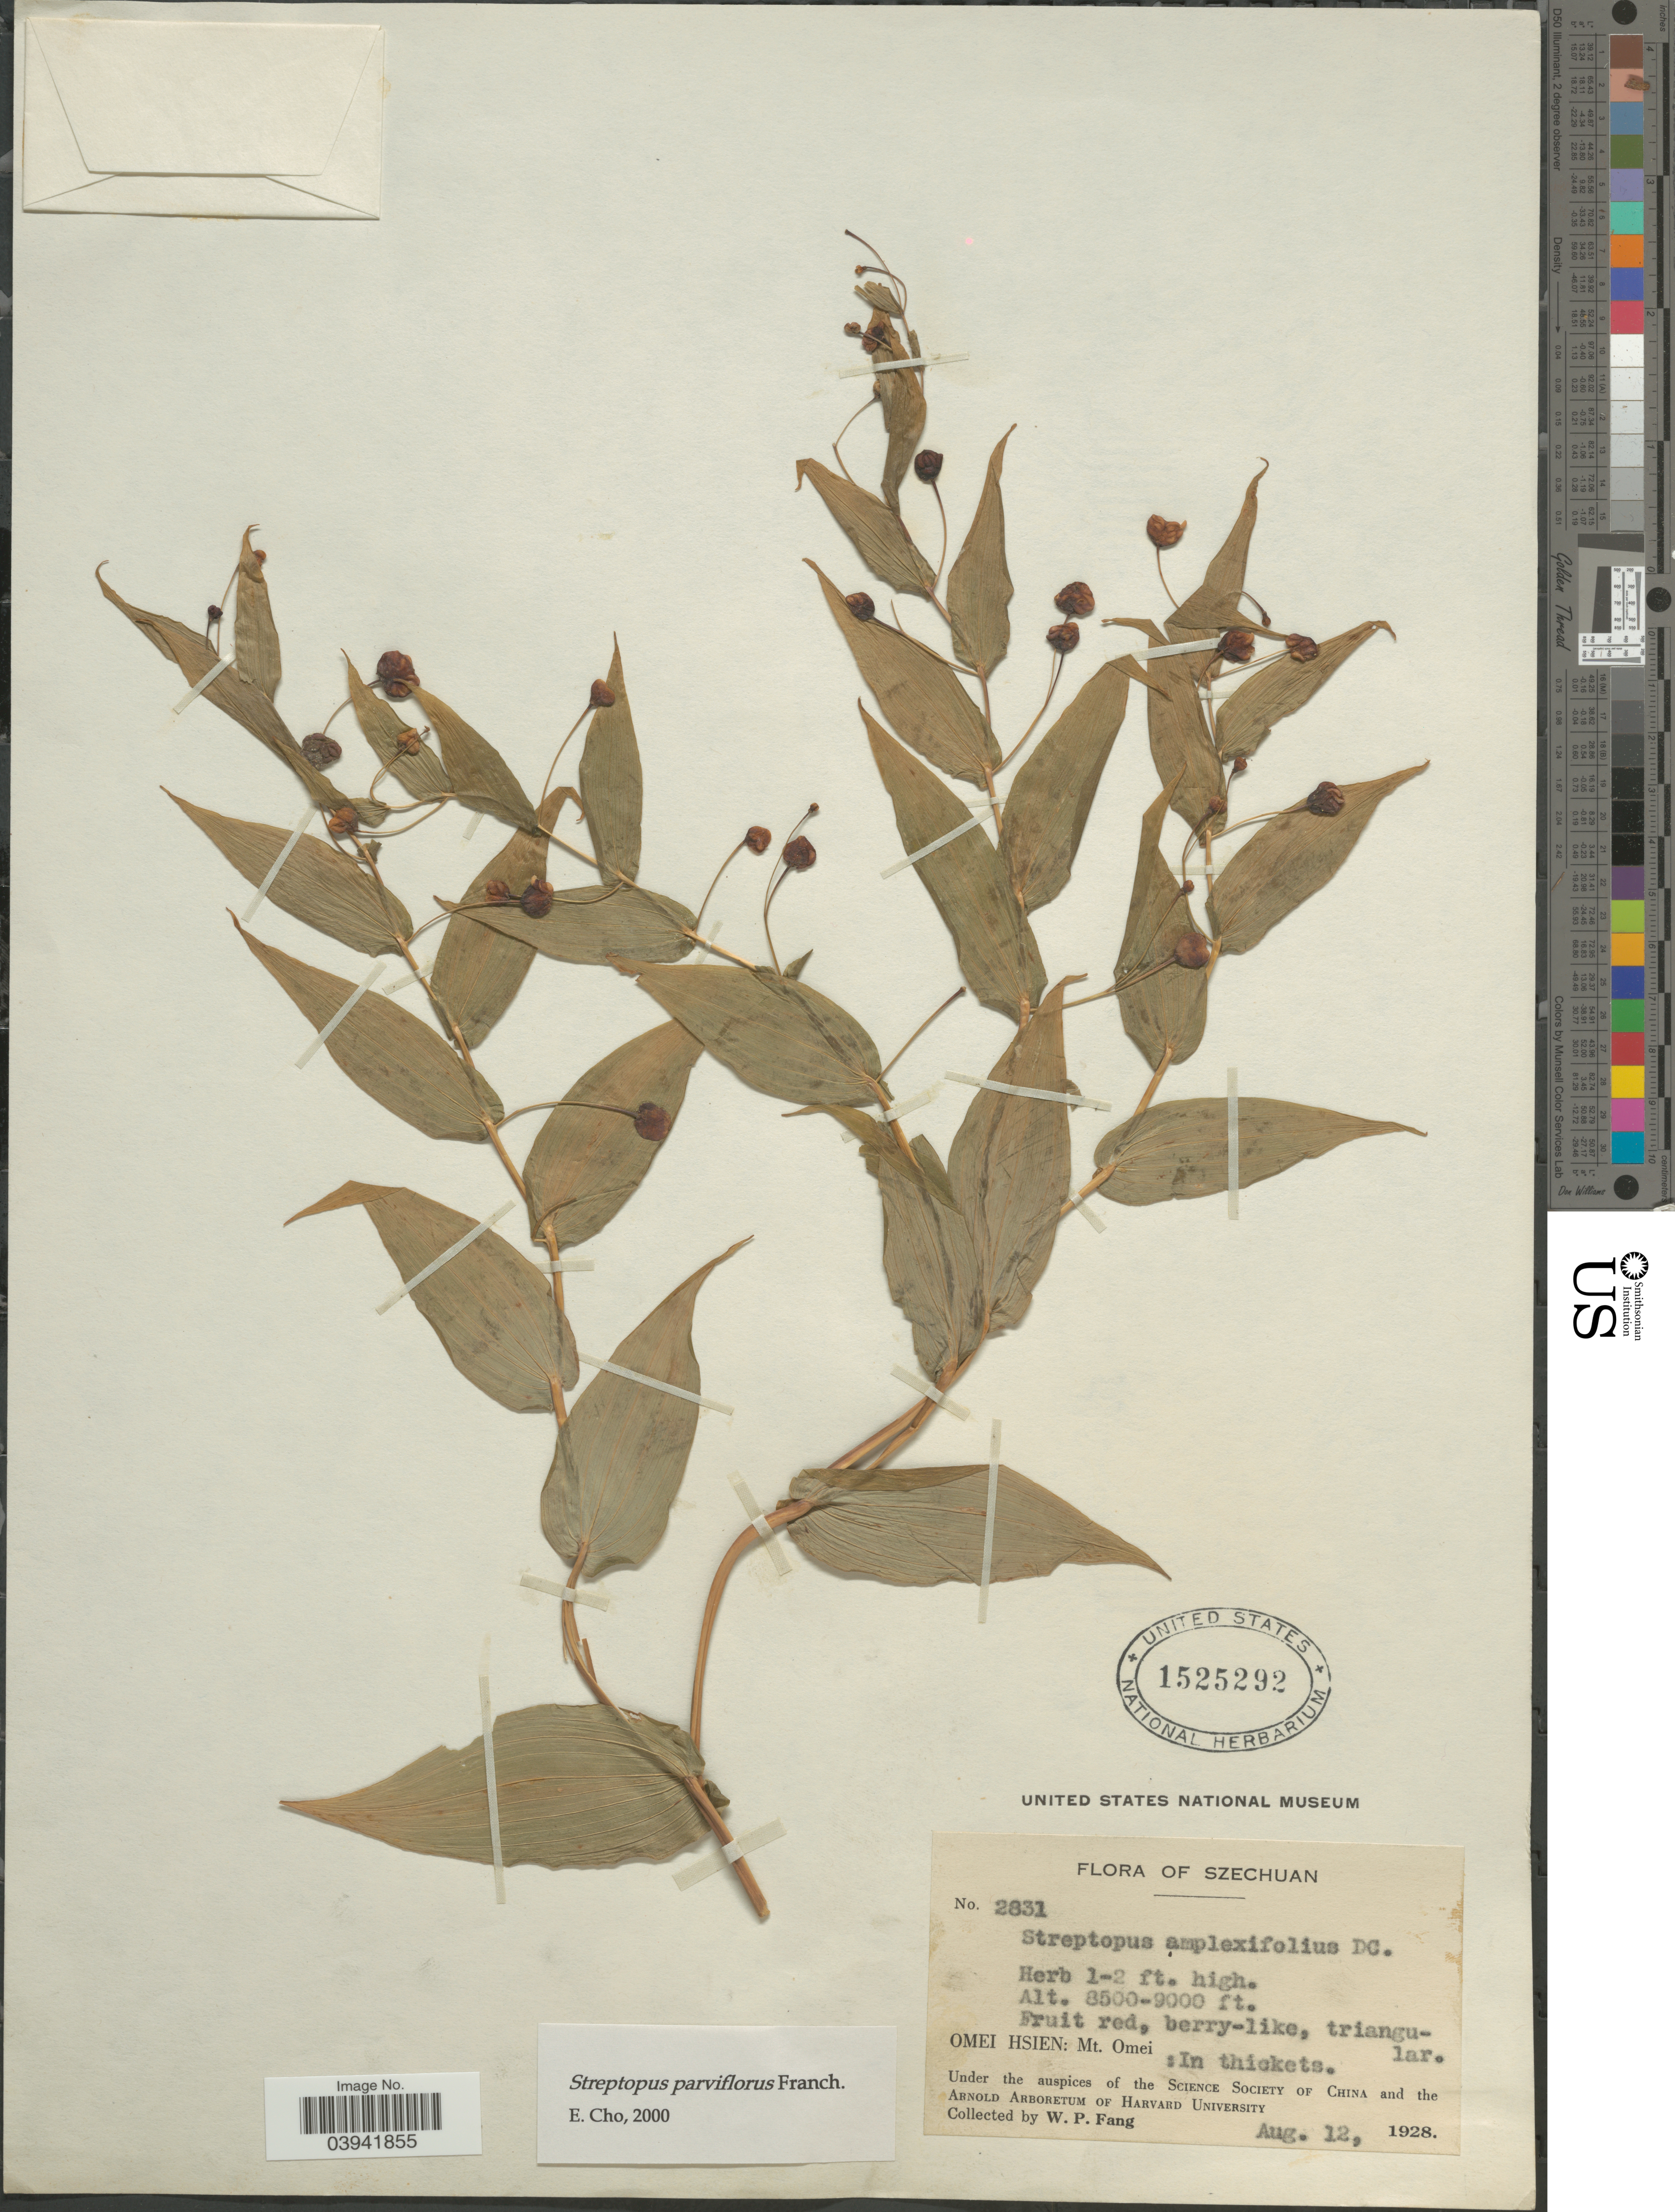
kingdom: Plantae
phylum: Tracheophyta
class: Liliopsida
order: Liliales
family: Liliaceae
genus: Streptopus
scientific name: Streptopus parviflorus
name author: Franch.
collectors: W. P. Fang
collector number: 2831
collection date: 1928-08-12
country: China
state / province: Sichuan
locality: Szechuan. Omei Hsien: Mt. Omei.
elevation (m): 2591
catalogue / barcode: US 1525292